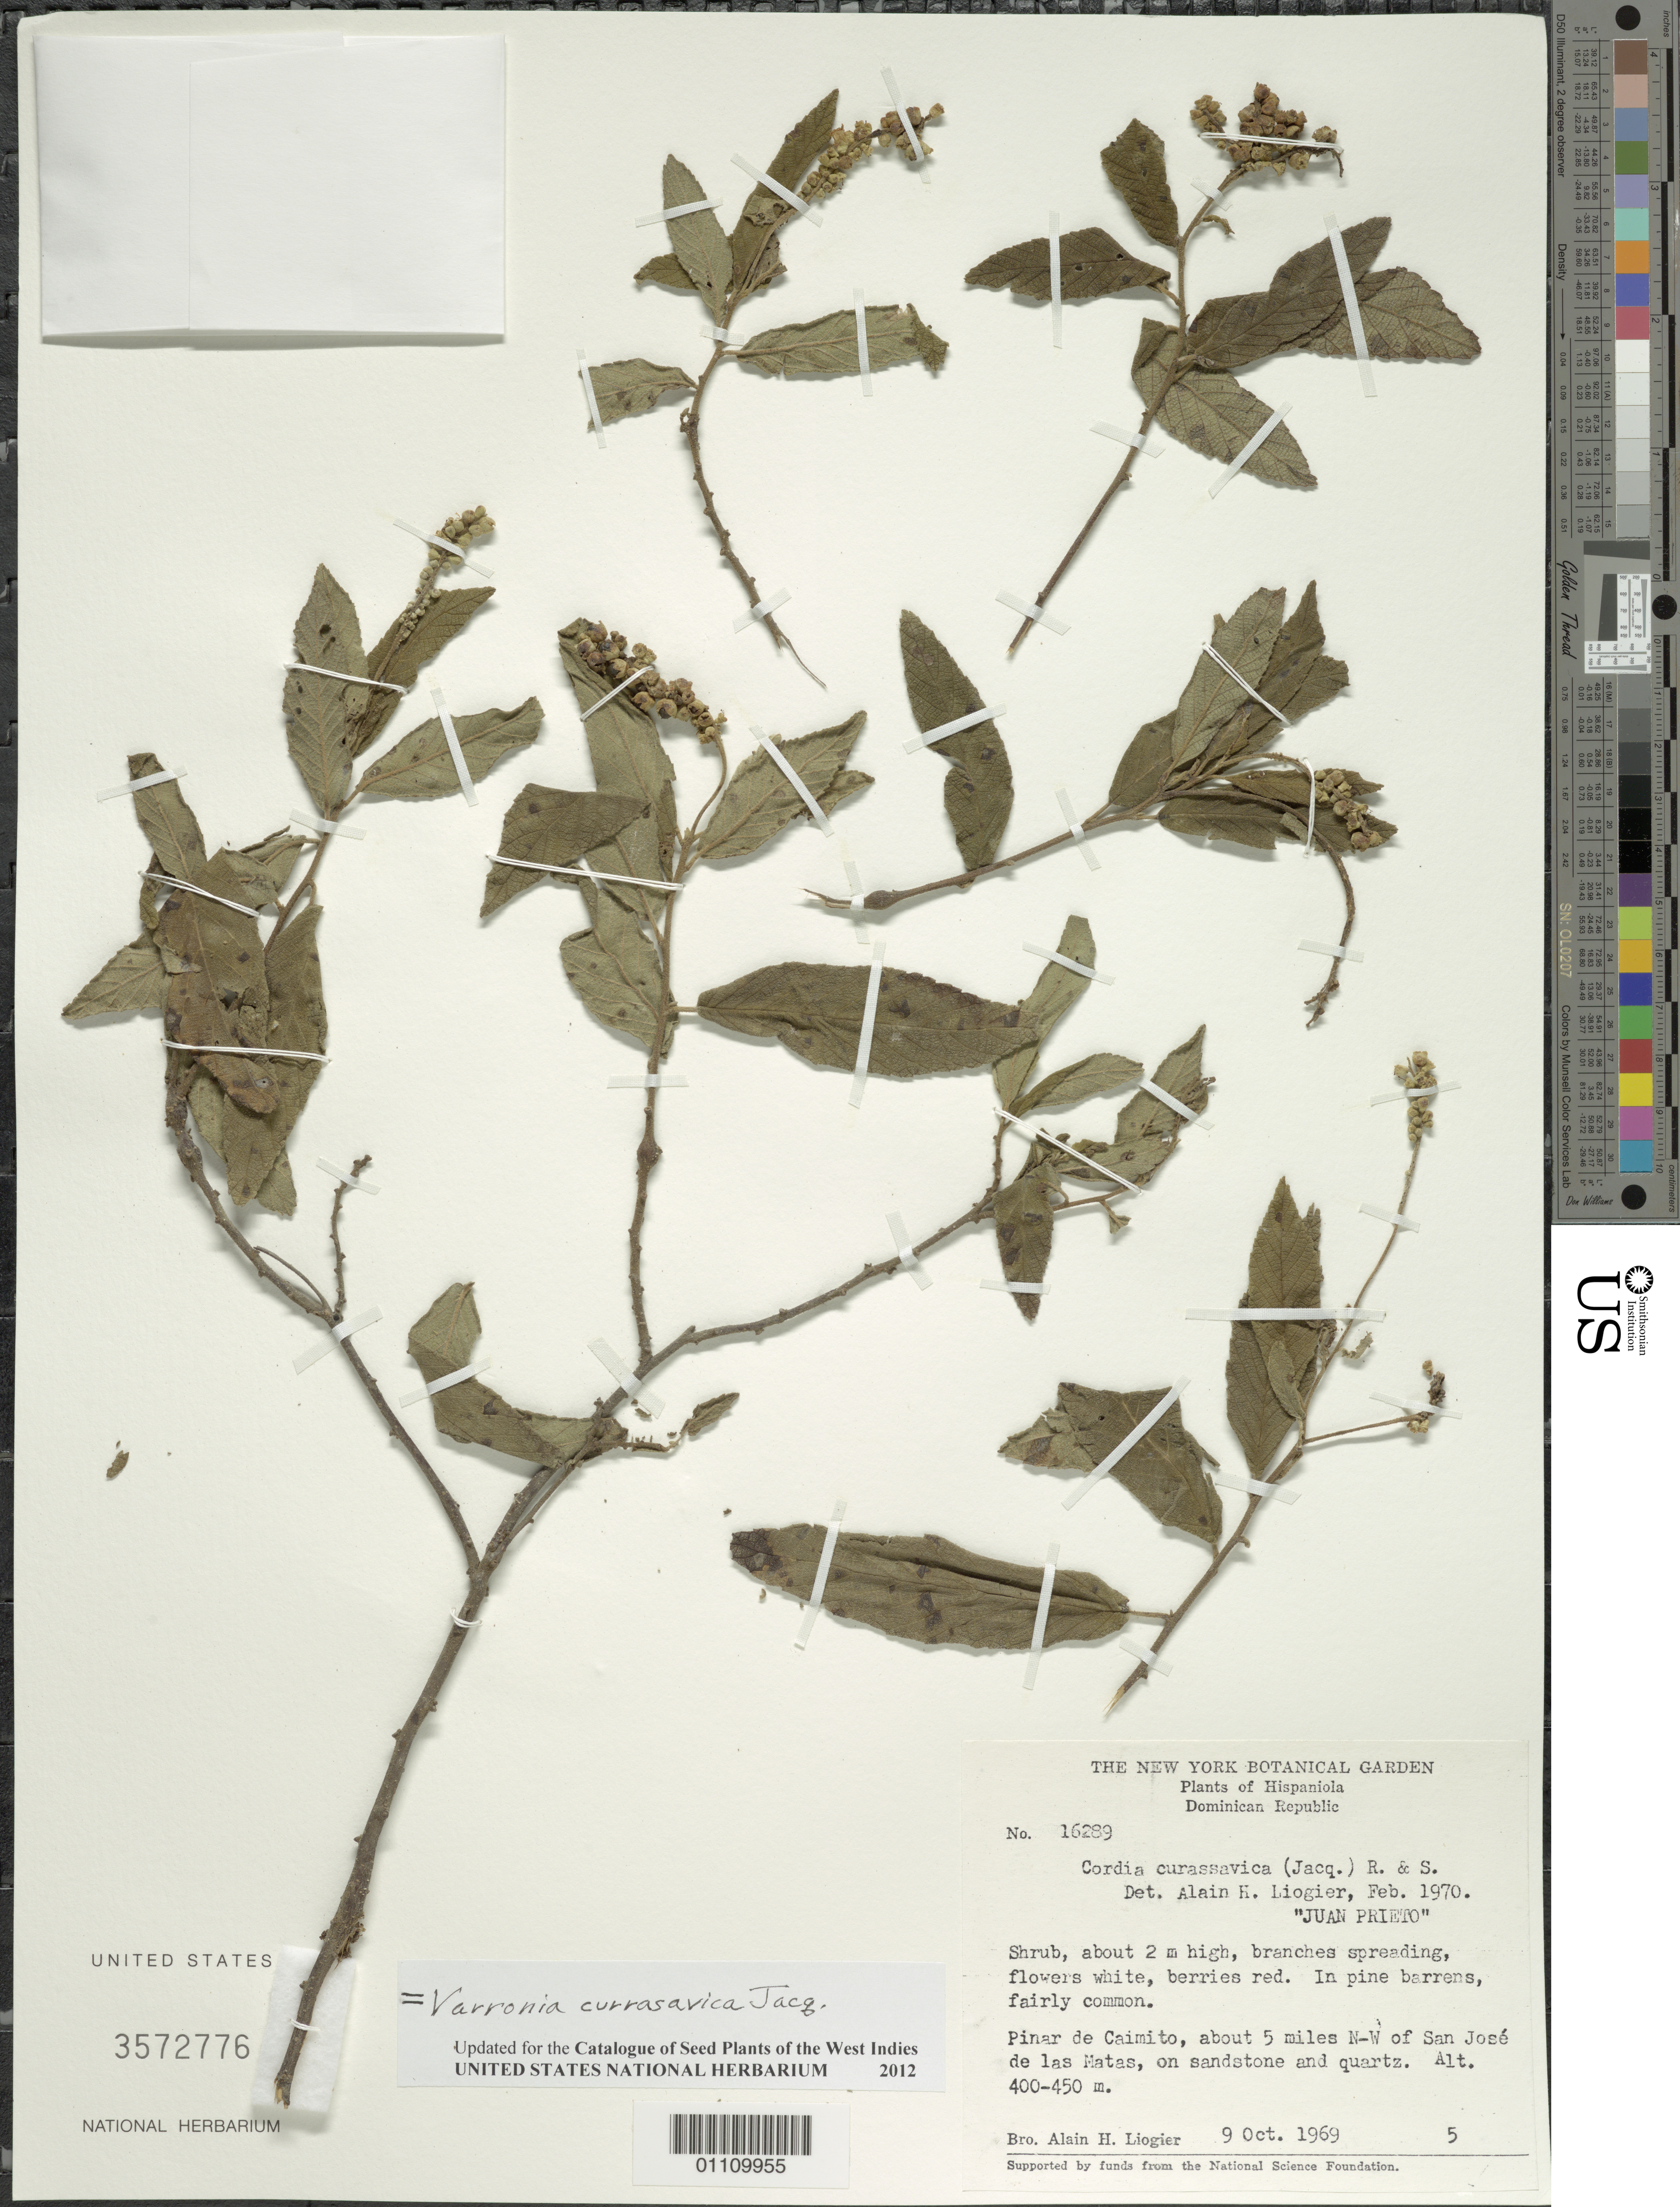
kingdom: Plantae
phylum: Tracheophyta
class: Magnoliopsida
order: Boraginales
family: Cordiaceae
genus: Varronia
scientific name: Varronia curassavica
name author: Jacq.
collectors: A. H. Liogier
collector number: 16289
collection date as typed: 09 Oct 1969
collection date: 1969-10-09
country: Dominican Republic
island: Hispaniola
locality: Pinar de Caimito, about 5 miles NE of San José de las Matas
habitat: On sandstone and quartz; in pine barrens, fairly common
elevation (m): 400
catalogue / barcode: US 3572776